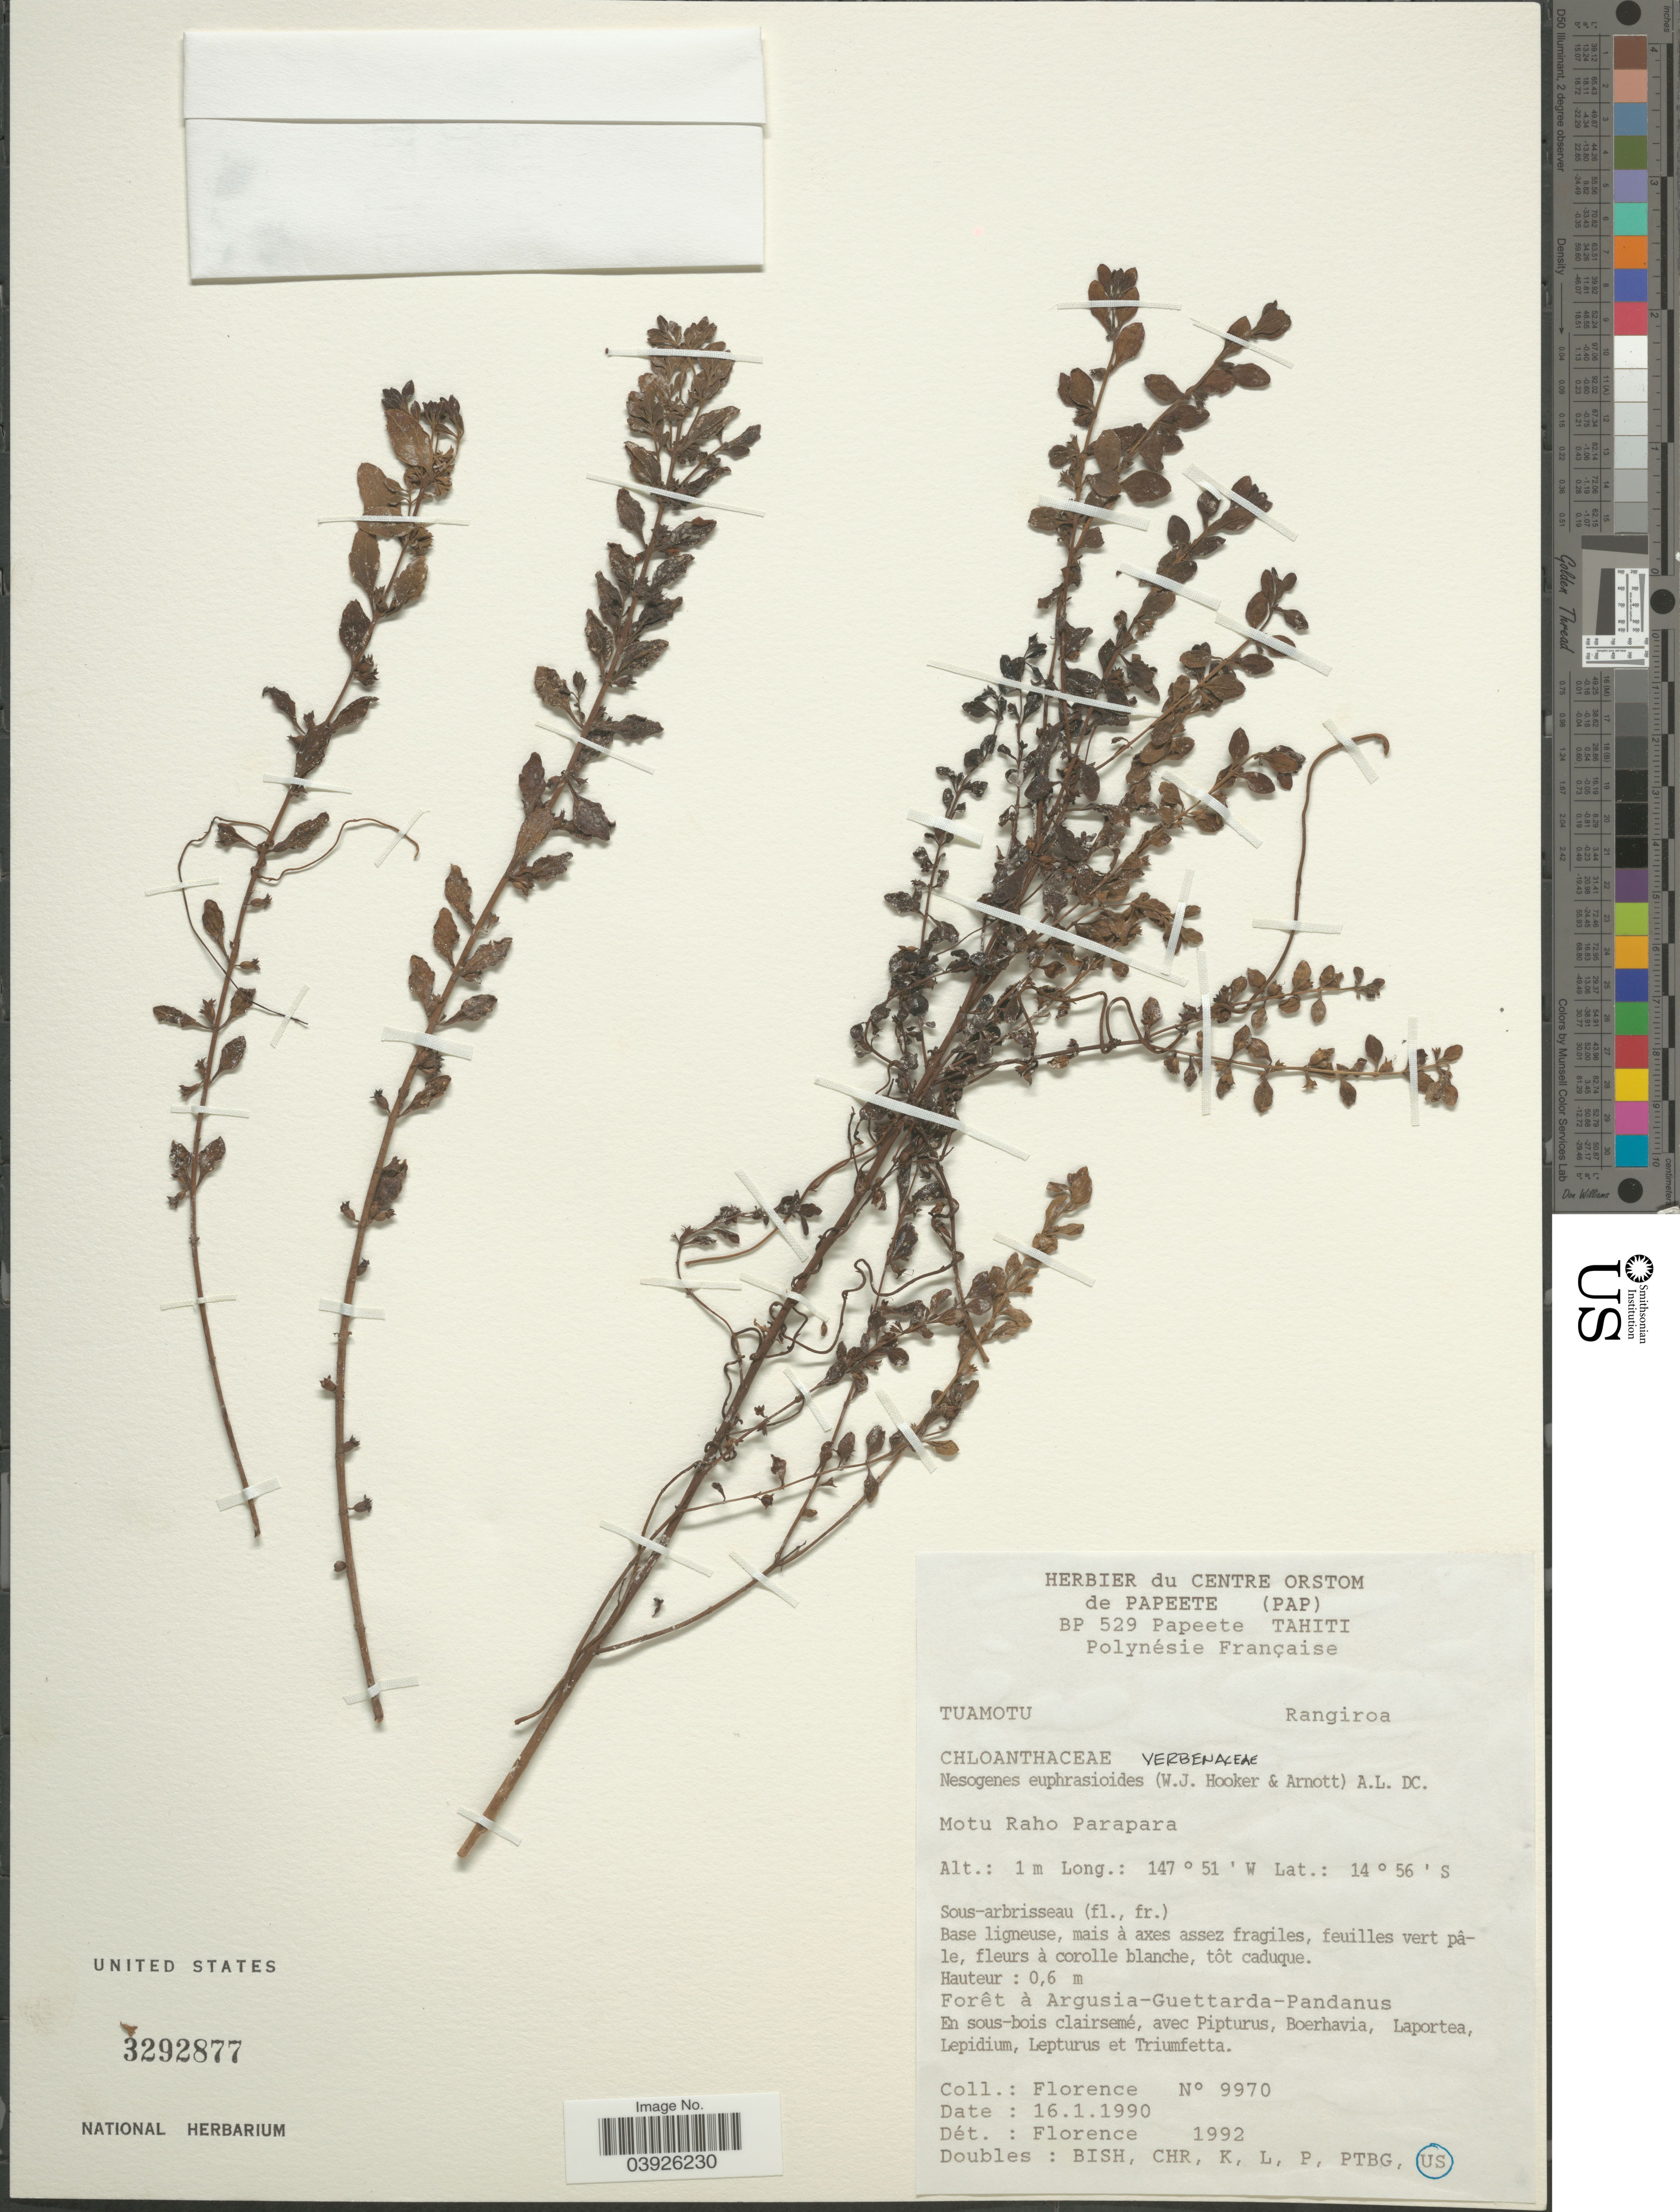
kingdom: Plantae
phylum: Tracheophyta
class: Magnoliopsida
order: Lamiales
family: Orobanchaceae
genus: Nesogenes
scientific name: Nesogenes euphrasioides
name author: (Hook. & Arn.) A. DC.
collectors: -. Florence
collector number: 9970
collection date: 1990-01-16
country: French Polynesia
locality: Motu Raho Parapara.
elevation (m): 1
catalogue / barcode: US 3292877